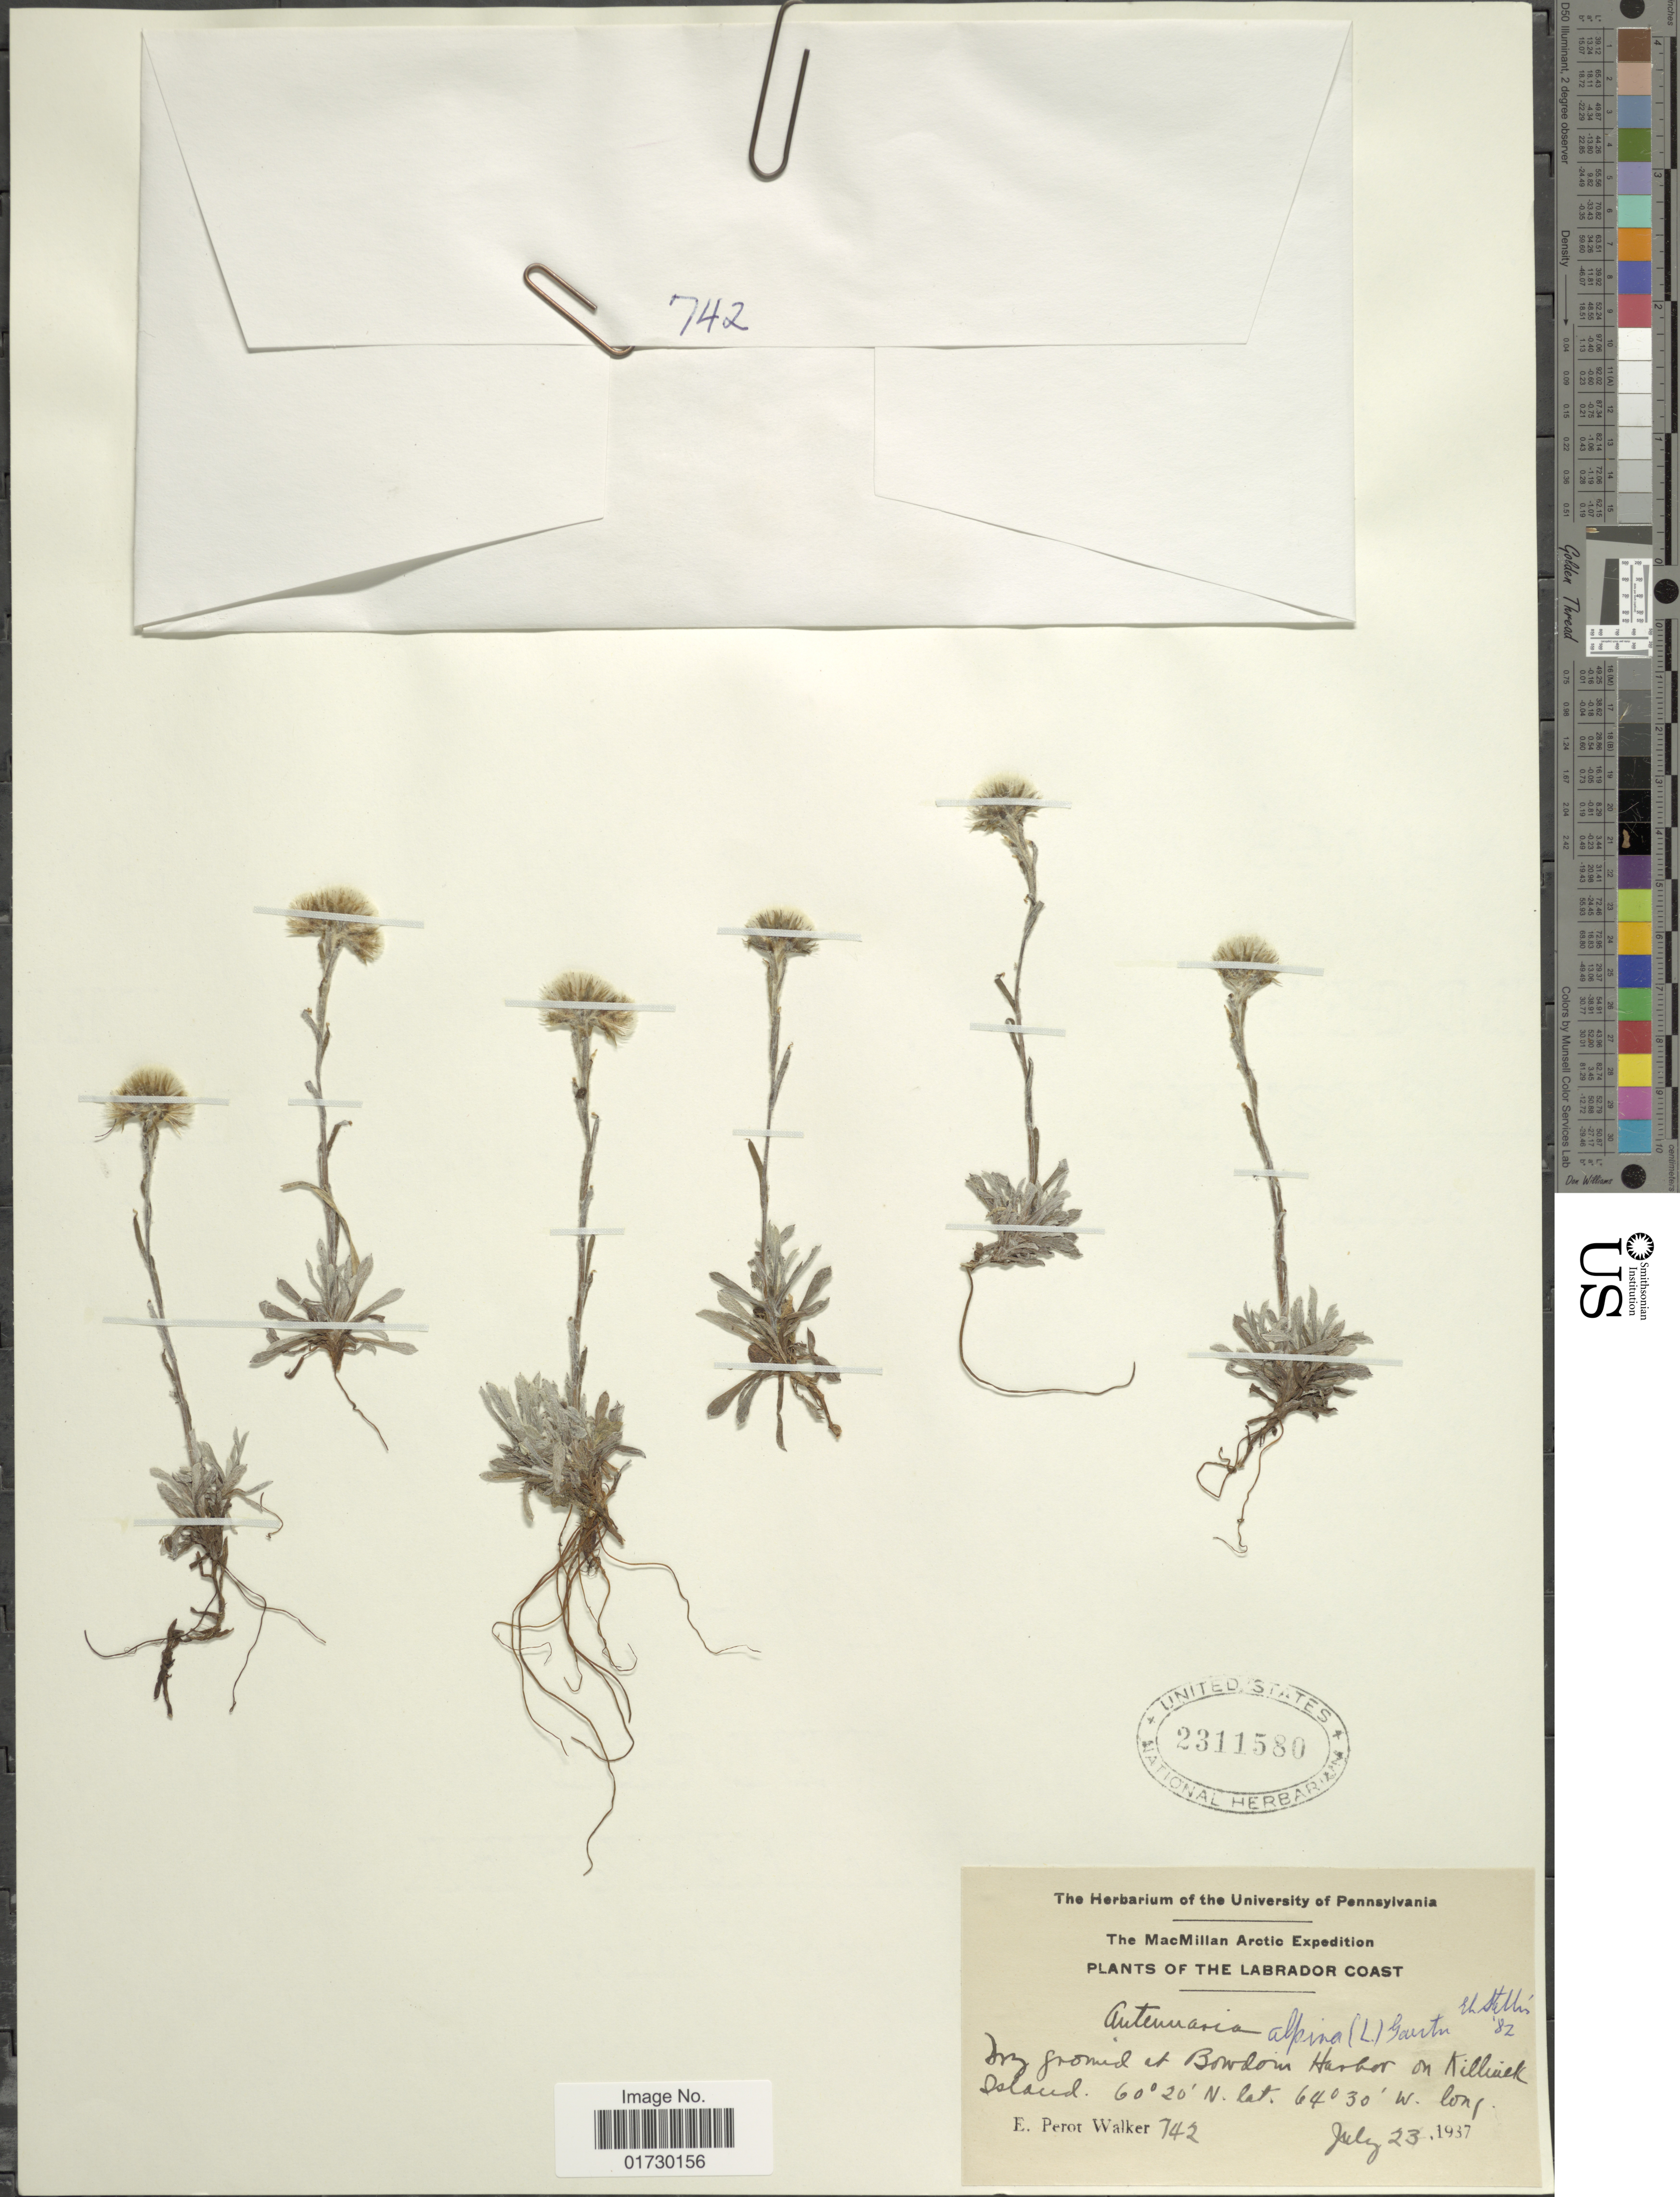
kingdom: Plantae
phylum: Tracheophyta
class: Magnoliopsida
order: Asterales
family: Asteraceae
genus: Antennaria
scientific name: Antennaria alpina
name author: (L.) Gaertn.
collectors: E. P. Walker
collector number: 742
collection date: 1937-07-23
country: Canada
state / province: Newfoundland and Labrador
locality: Arctic, The Labrabor Coast, Dry ground at Bowdon Harbor on Killinek Island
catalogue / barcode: US 23121580